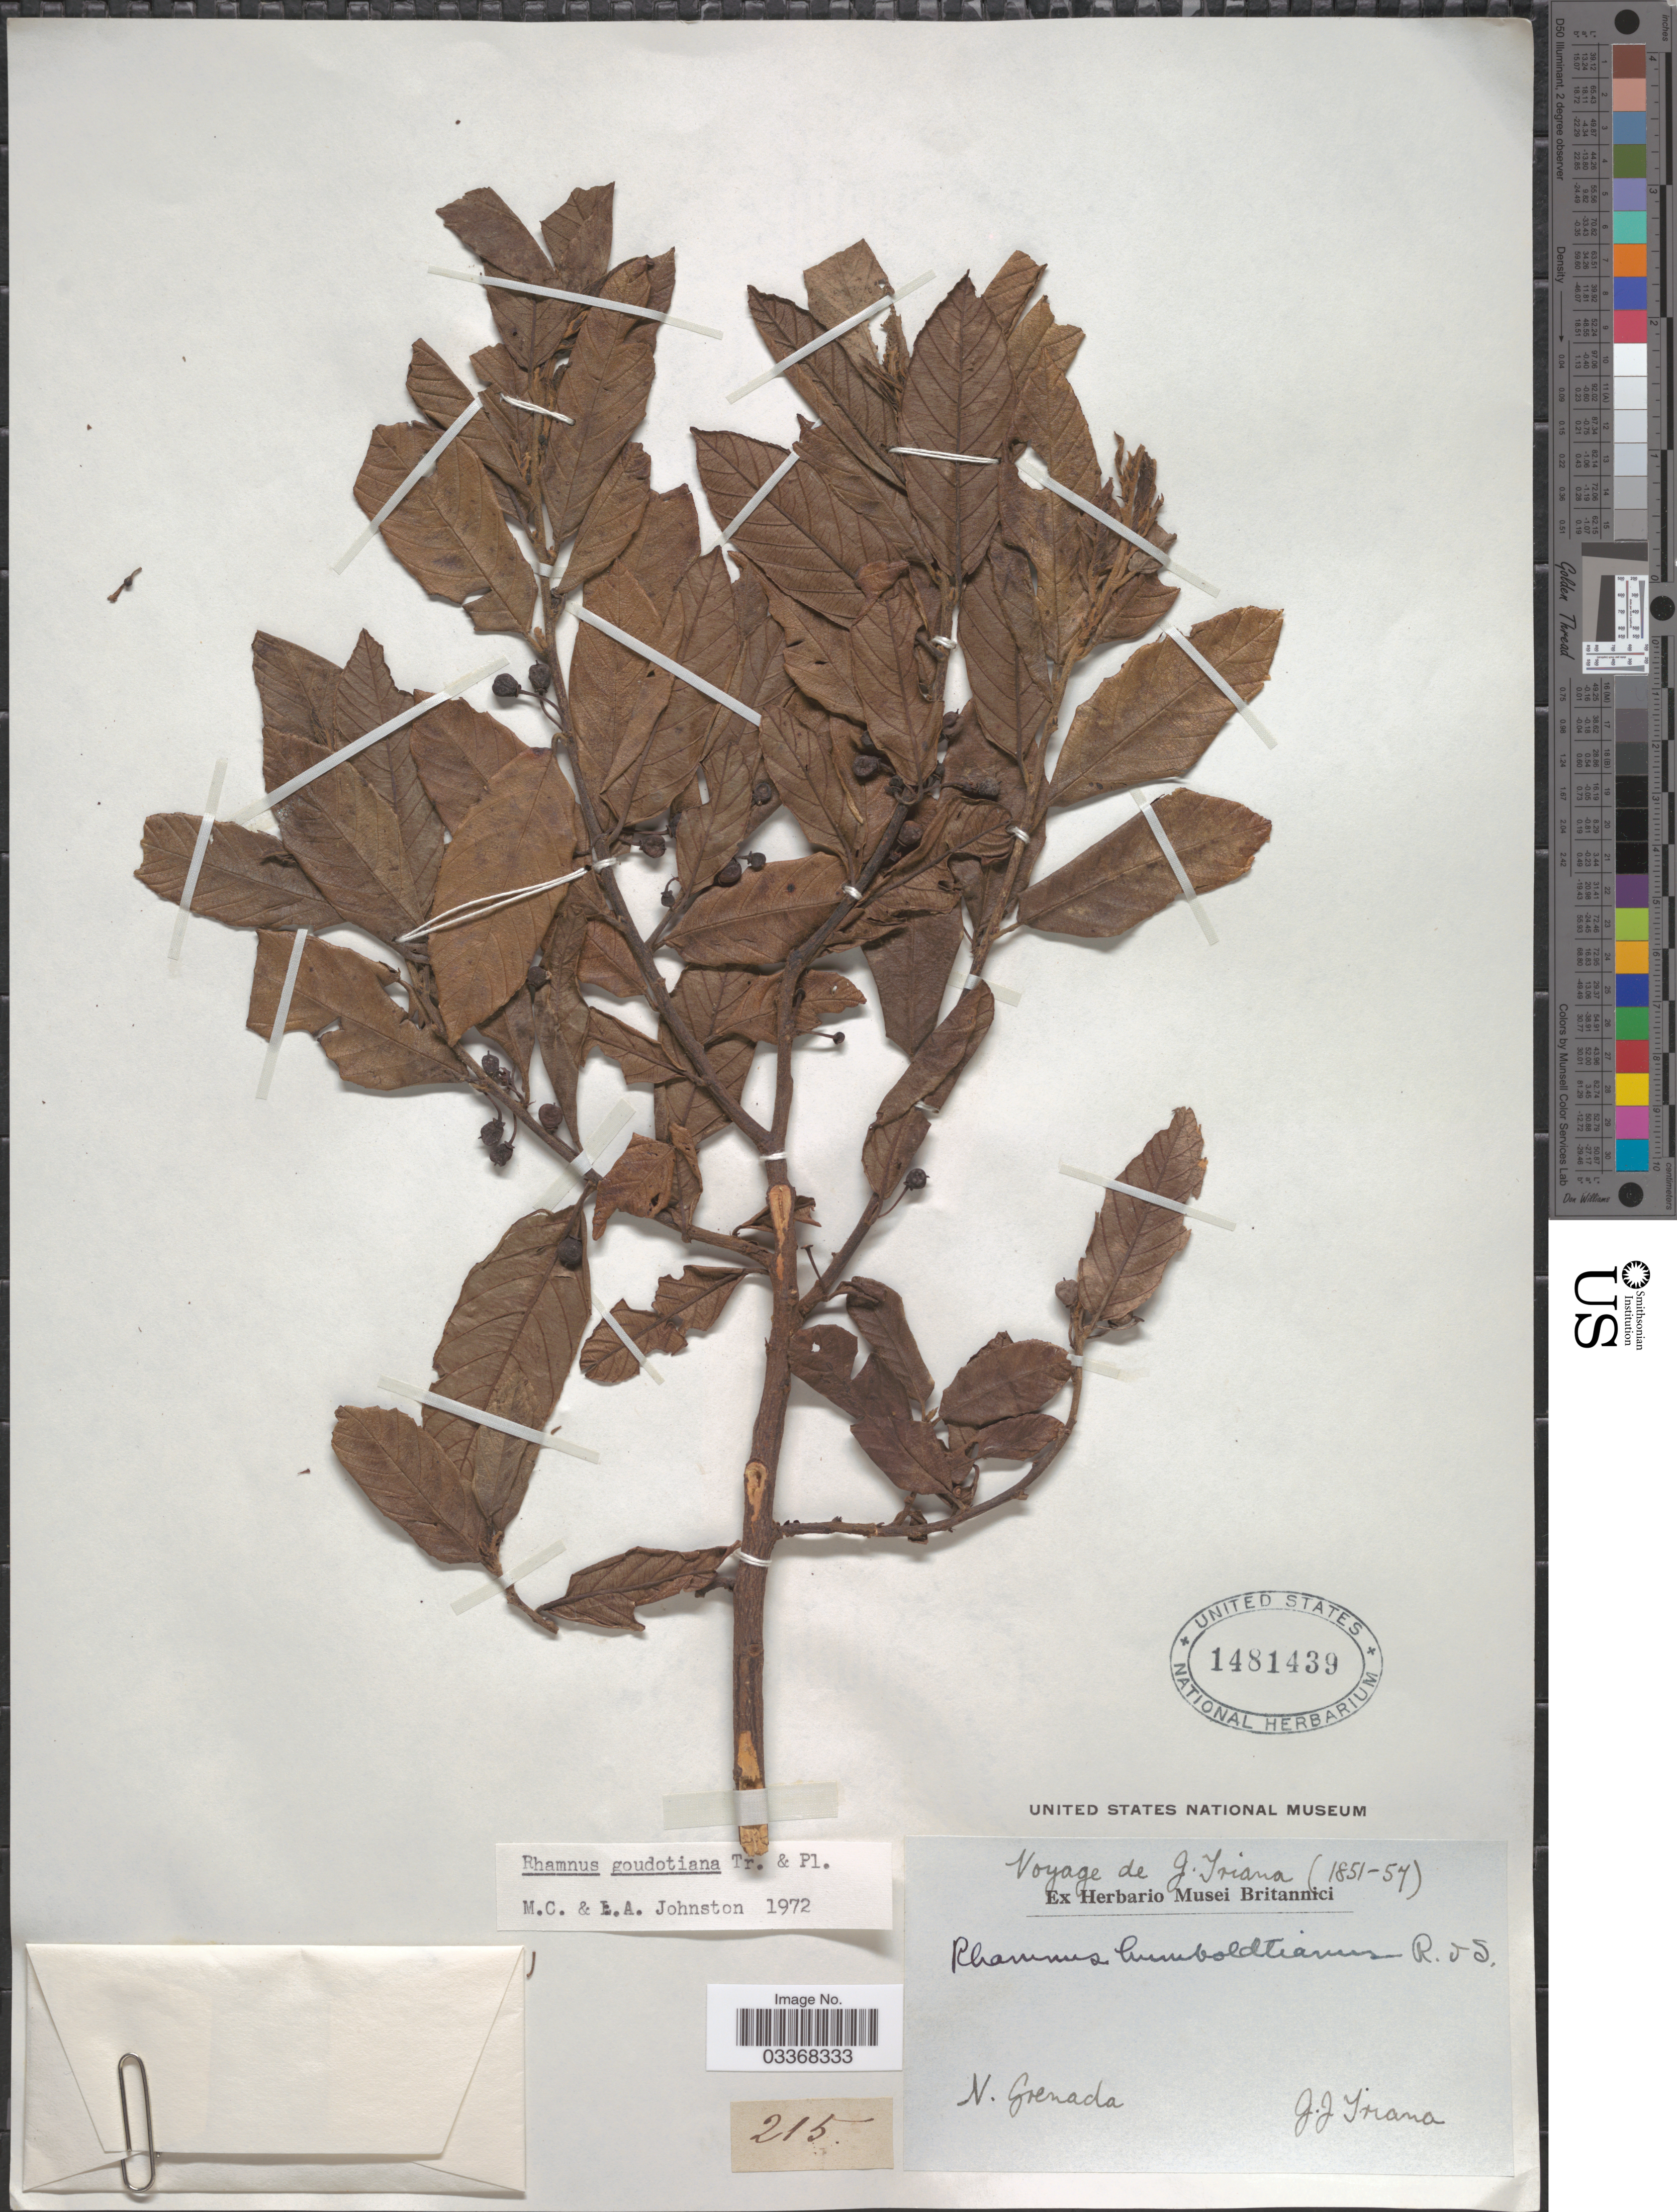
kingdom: Plantae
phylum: Tracheophyta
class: Magnoliopsida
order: Rosales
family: Rhamnaceae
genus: Frangula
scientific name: Frangula goudotiana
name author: (Triana & Planch.) Grubov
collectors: J. J. Triana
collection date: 1851/1857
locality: N. Grenada.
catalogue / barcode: US 1481439